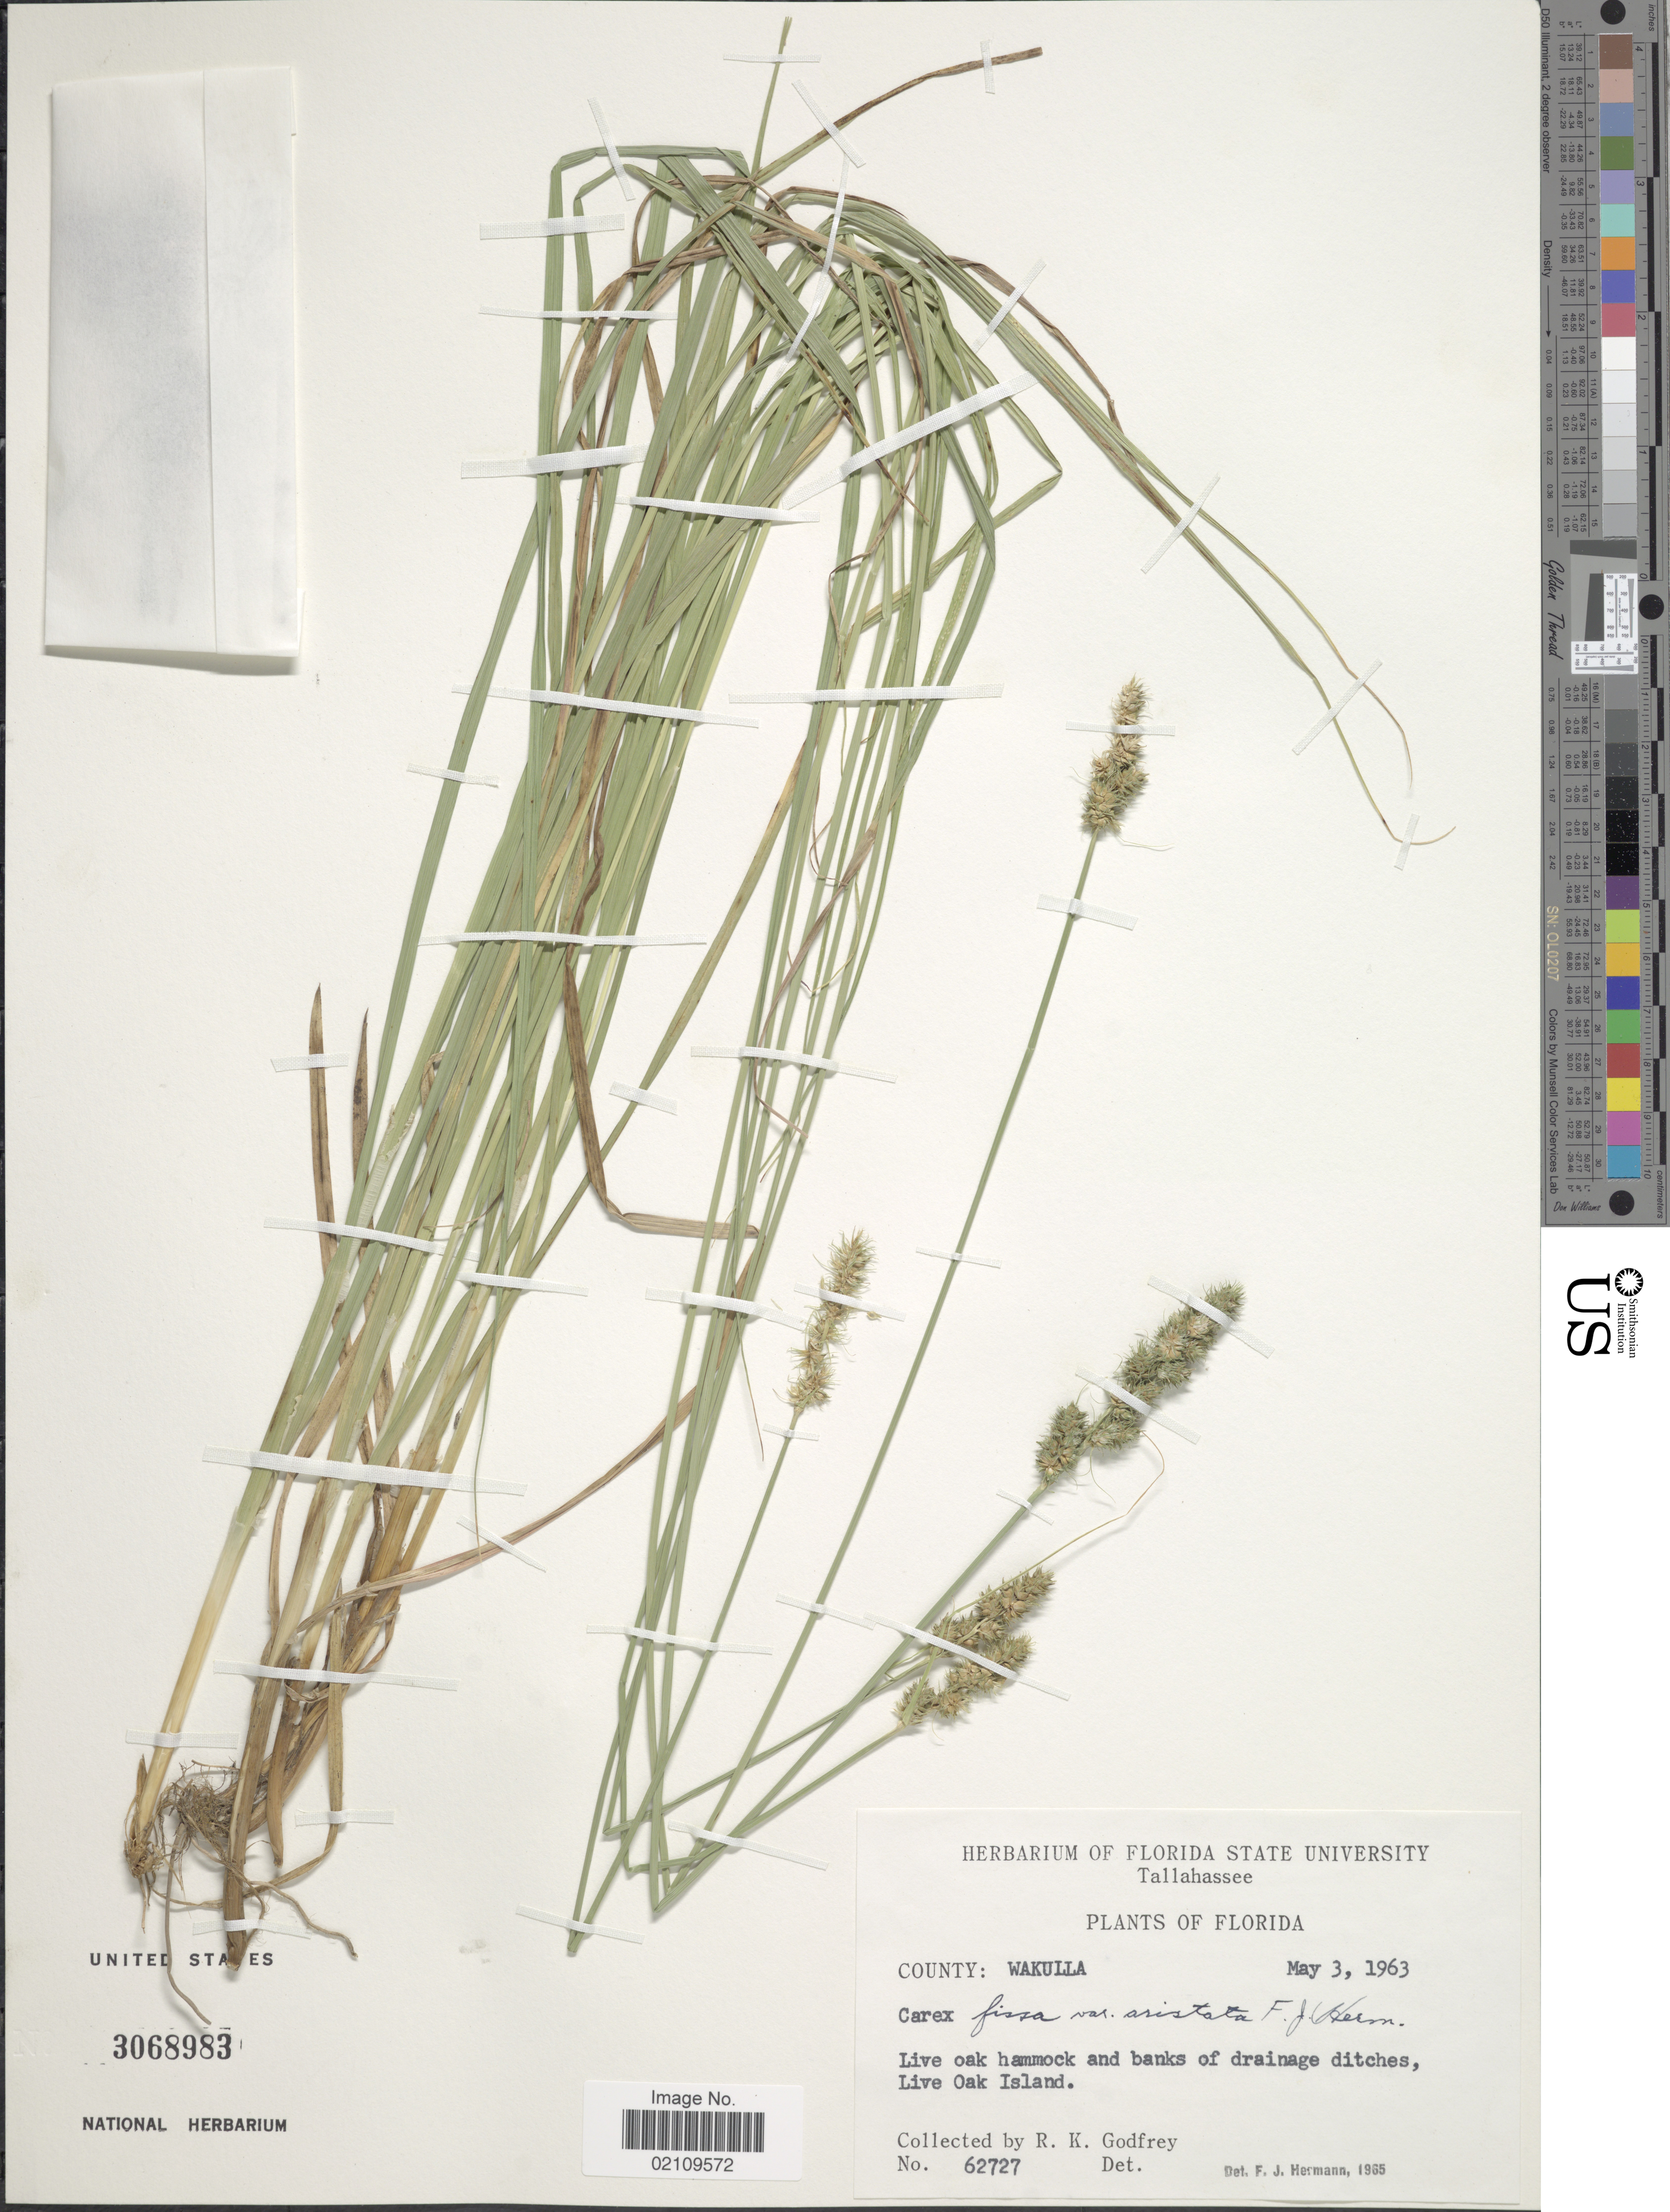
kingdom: Plantae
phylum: Tracheophyta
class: Liliopsida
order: Poales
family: Cyperaceae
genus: Carex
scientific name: Carex fissa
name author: Mack.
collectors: R. K. Godfrey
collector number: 62727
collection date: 1963-05-03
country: United States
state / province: Florida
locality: County: Wakulla, Live oak hammock and banks of drainage ditches, Live Oak Island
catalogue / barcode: US 3068983